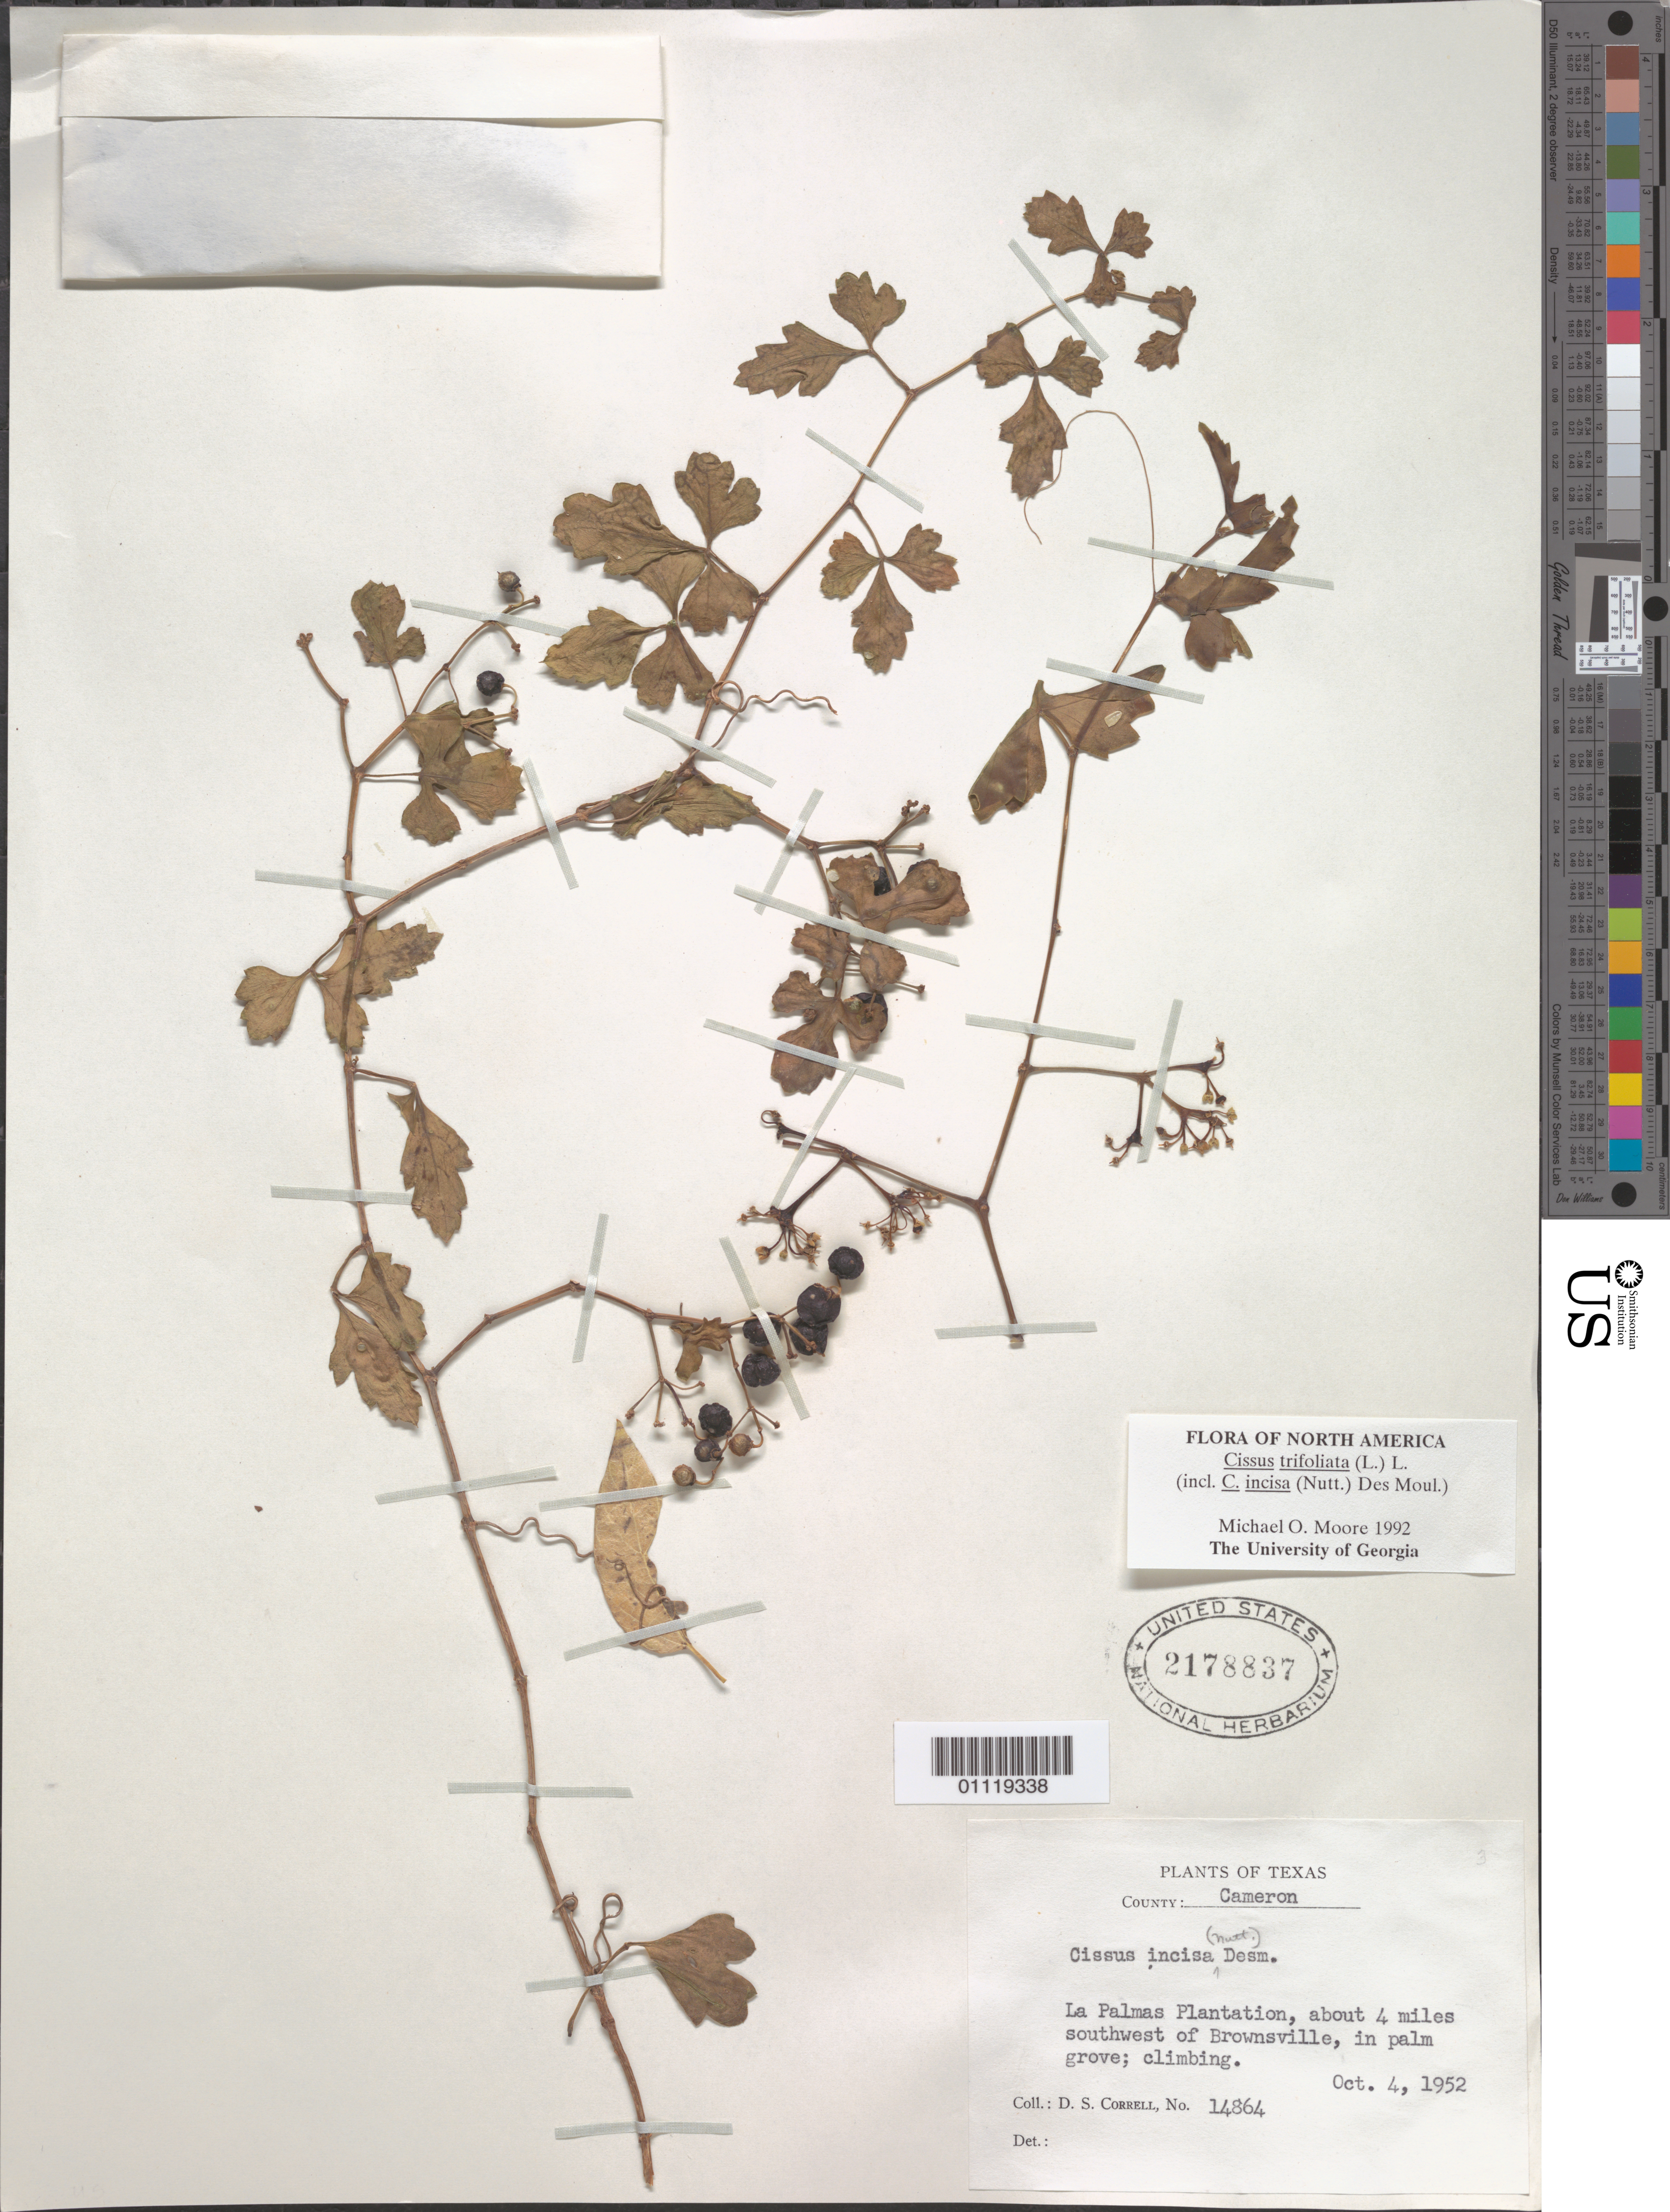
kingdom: Plantae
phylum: Tracheophyta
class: Magnoliopsida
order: Vitales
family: Vitaceae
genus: Cissus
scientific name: Cissus trifoliata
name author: (L.) L.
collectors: D. S. Correll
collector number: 14864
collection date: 1952-10-04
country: United States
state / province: Texas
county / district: Cameron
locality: La Palmas Plantation, about 4 mi SW of Brownsville.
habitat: In palm grove, climbing.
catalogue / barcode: US 2178837